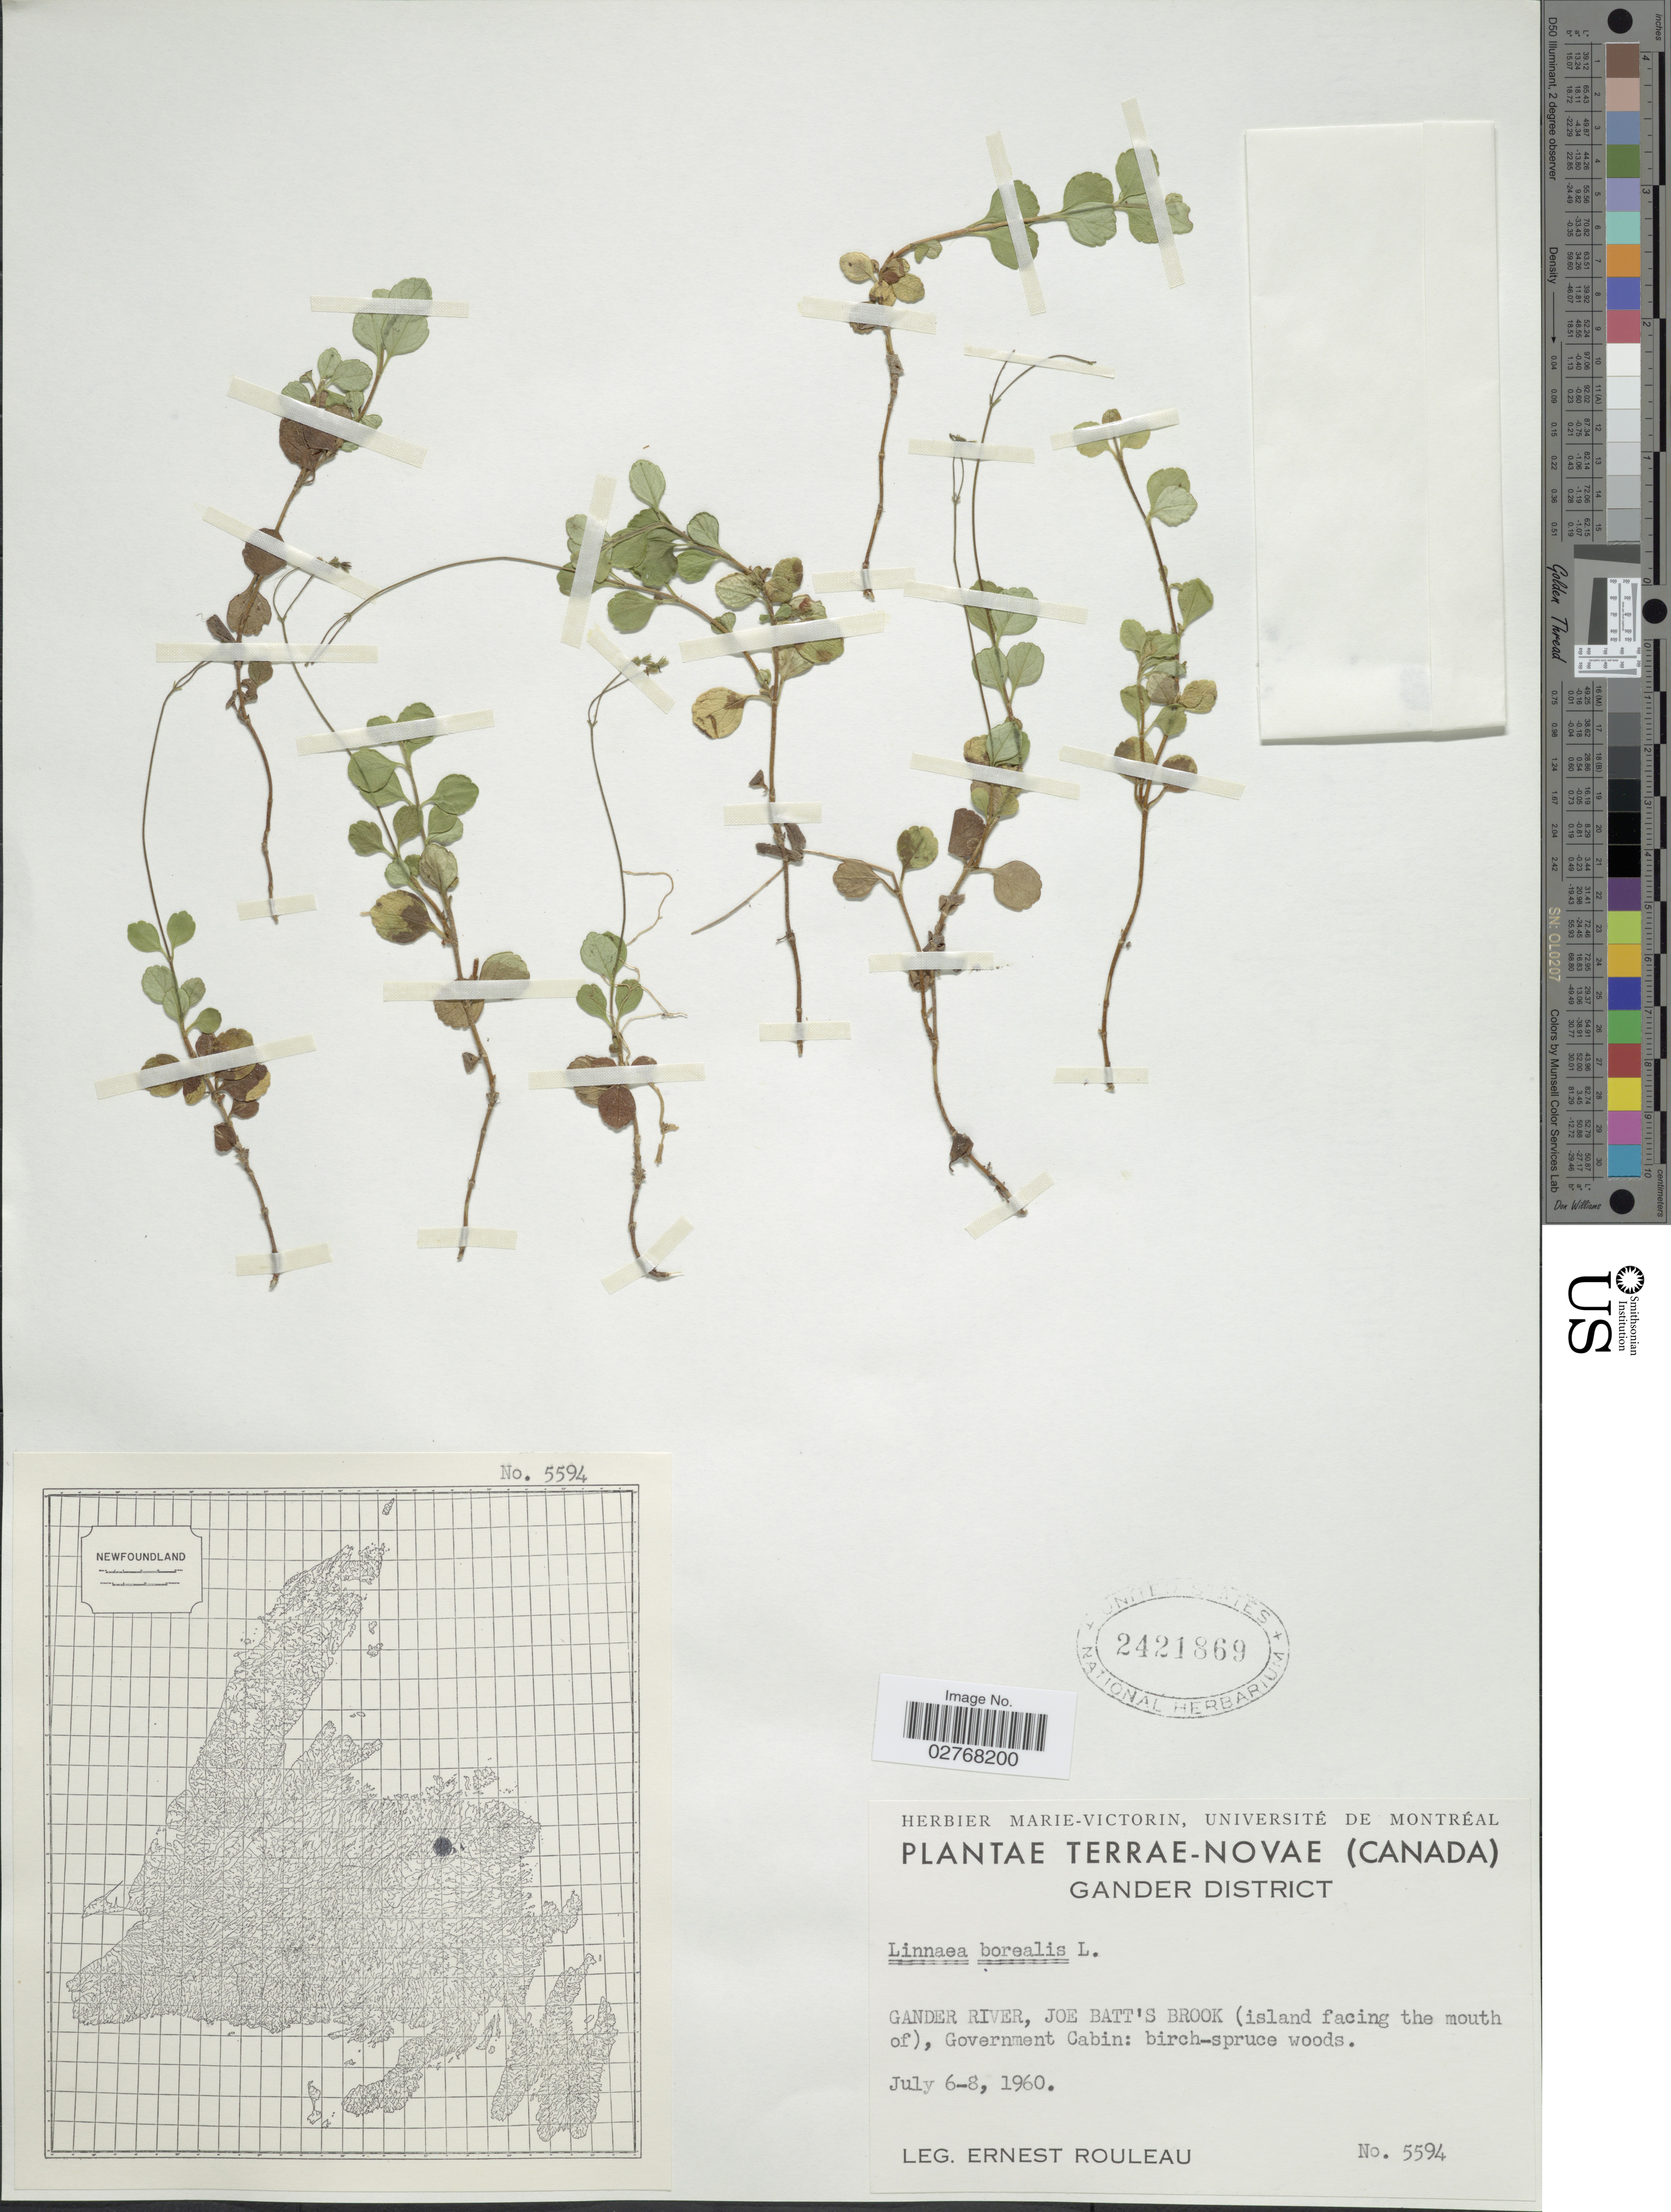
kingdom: Plantae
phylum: Tracheophyta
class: Magnoliopsida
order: Dipsacales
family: Caprifoliaceae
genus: Linnaea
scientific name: Linnaea borealis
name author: L.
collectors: J. Rouleau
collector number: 5594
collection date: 1960-07-06/1960-07-08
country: Canada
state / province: Newfoundland and Labrador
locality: Terrae-Novae. Gander District. Gander River, Joe Batt's Brook (island facing the mouth of), Government Cabin.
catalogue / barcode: US 2421869